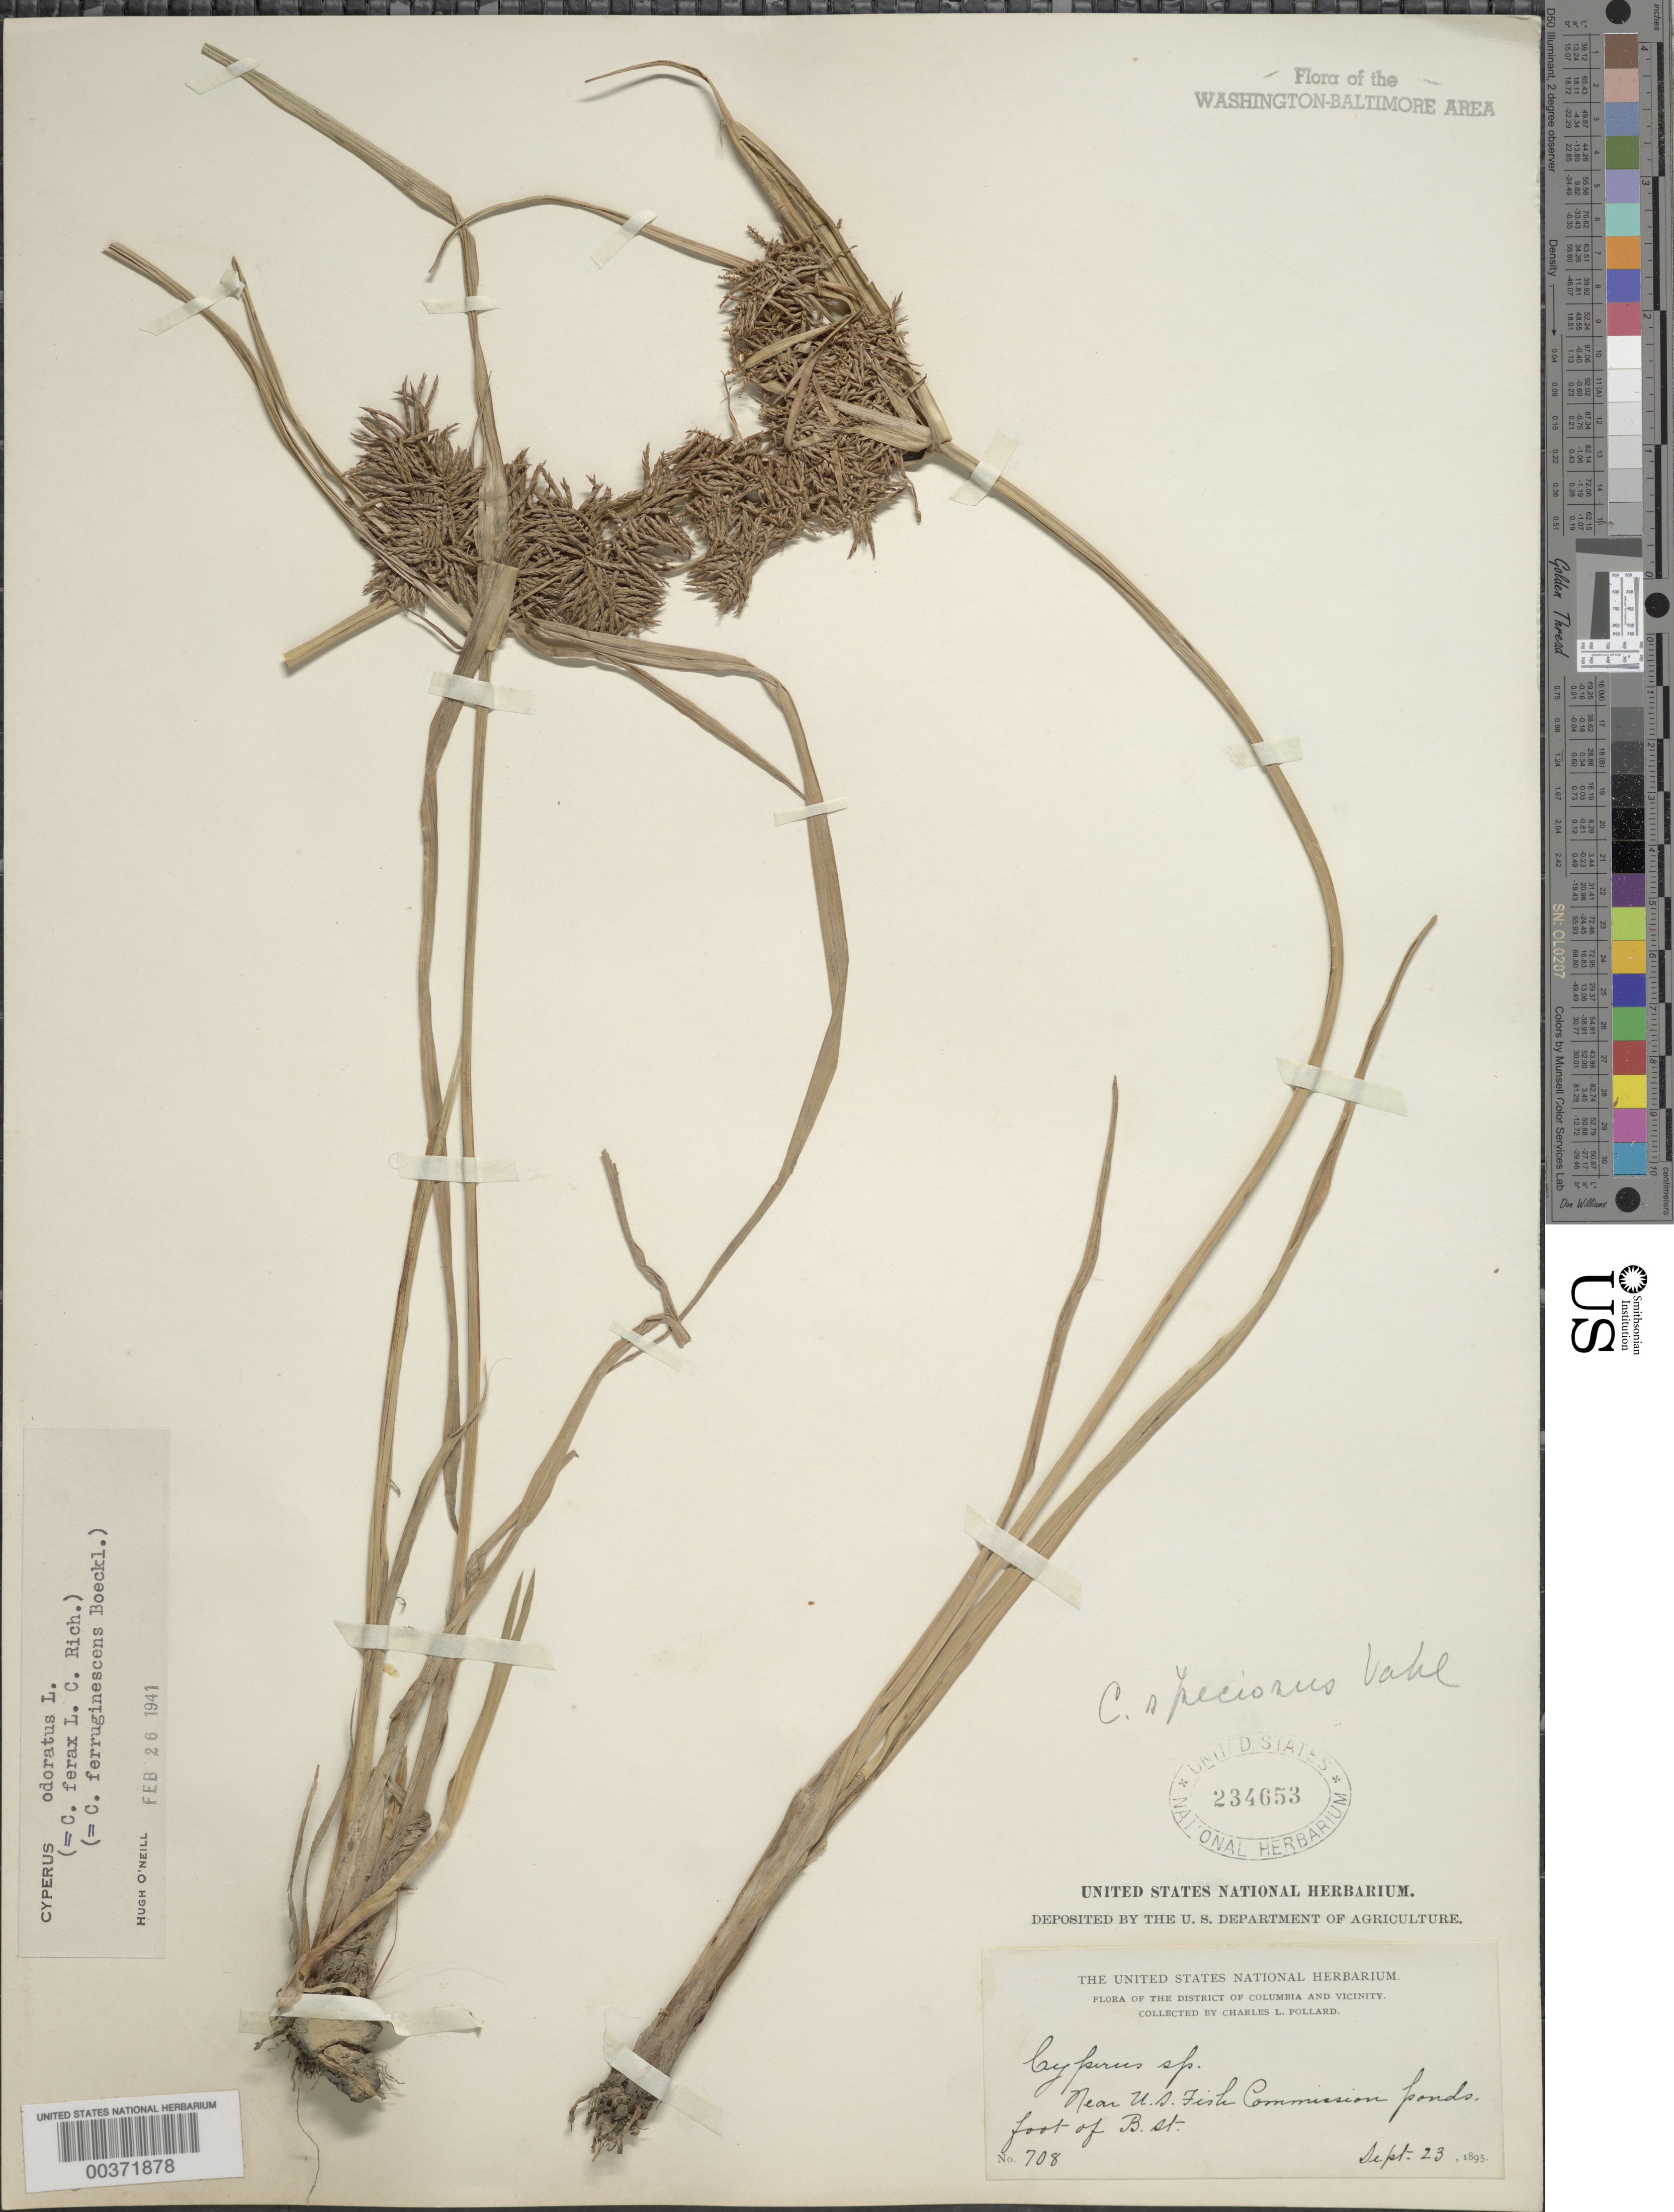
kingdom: Plantae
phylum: Tracheophyta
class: Liliopsida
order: Poales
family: Cyperaceae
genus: Cyperus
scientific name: Cyperus odoratus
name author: L.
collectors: C. L. Pollard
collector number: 708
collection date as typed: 23 Sep 1895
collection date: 1895-09-23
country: United States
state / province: District of Columbia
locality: U.S. Fish Commission Ponds, B St.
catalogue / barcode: US 234653